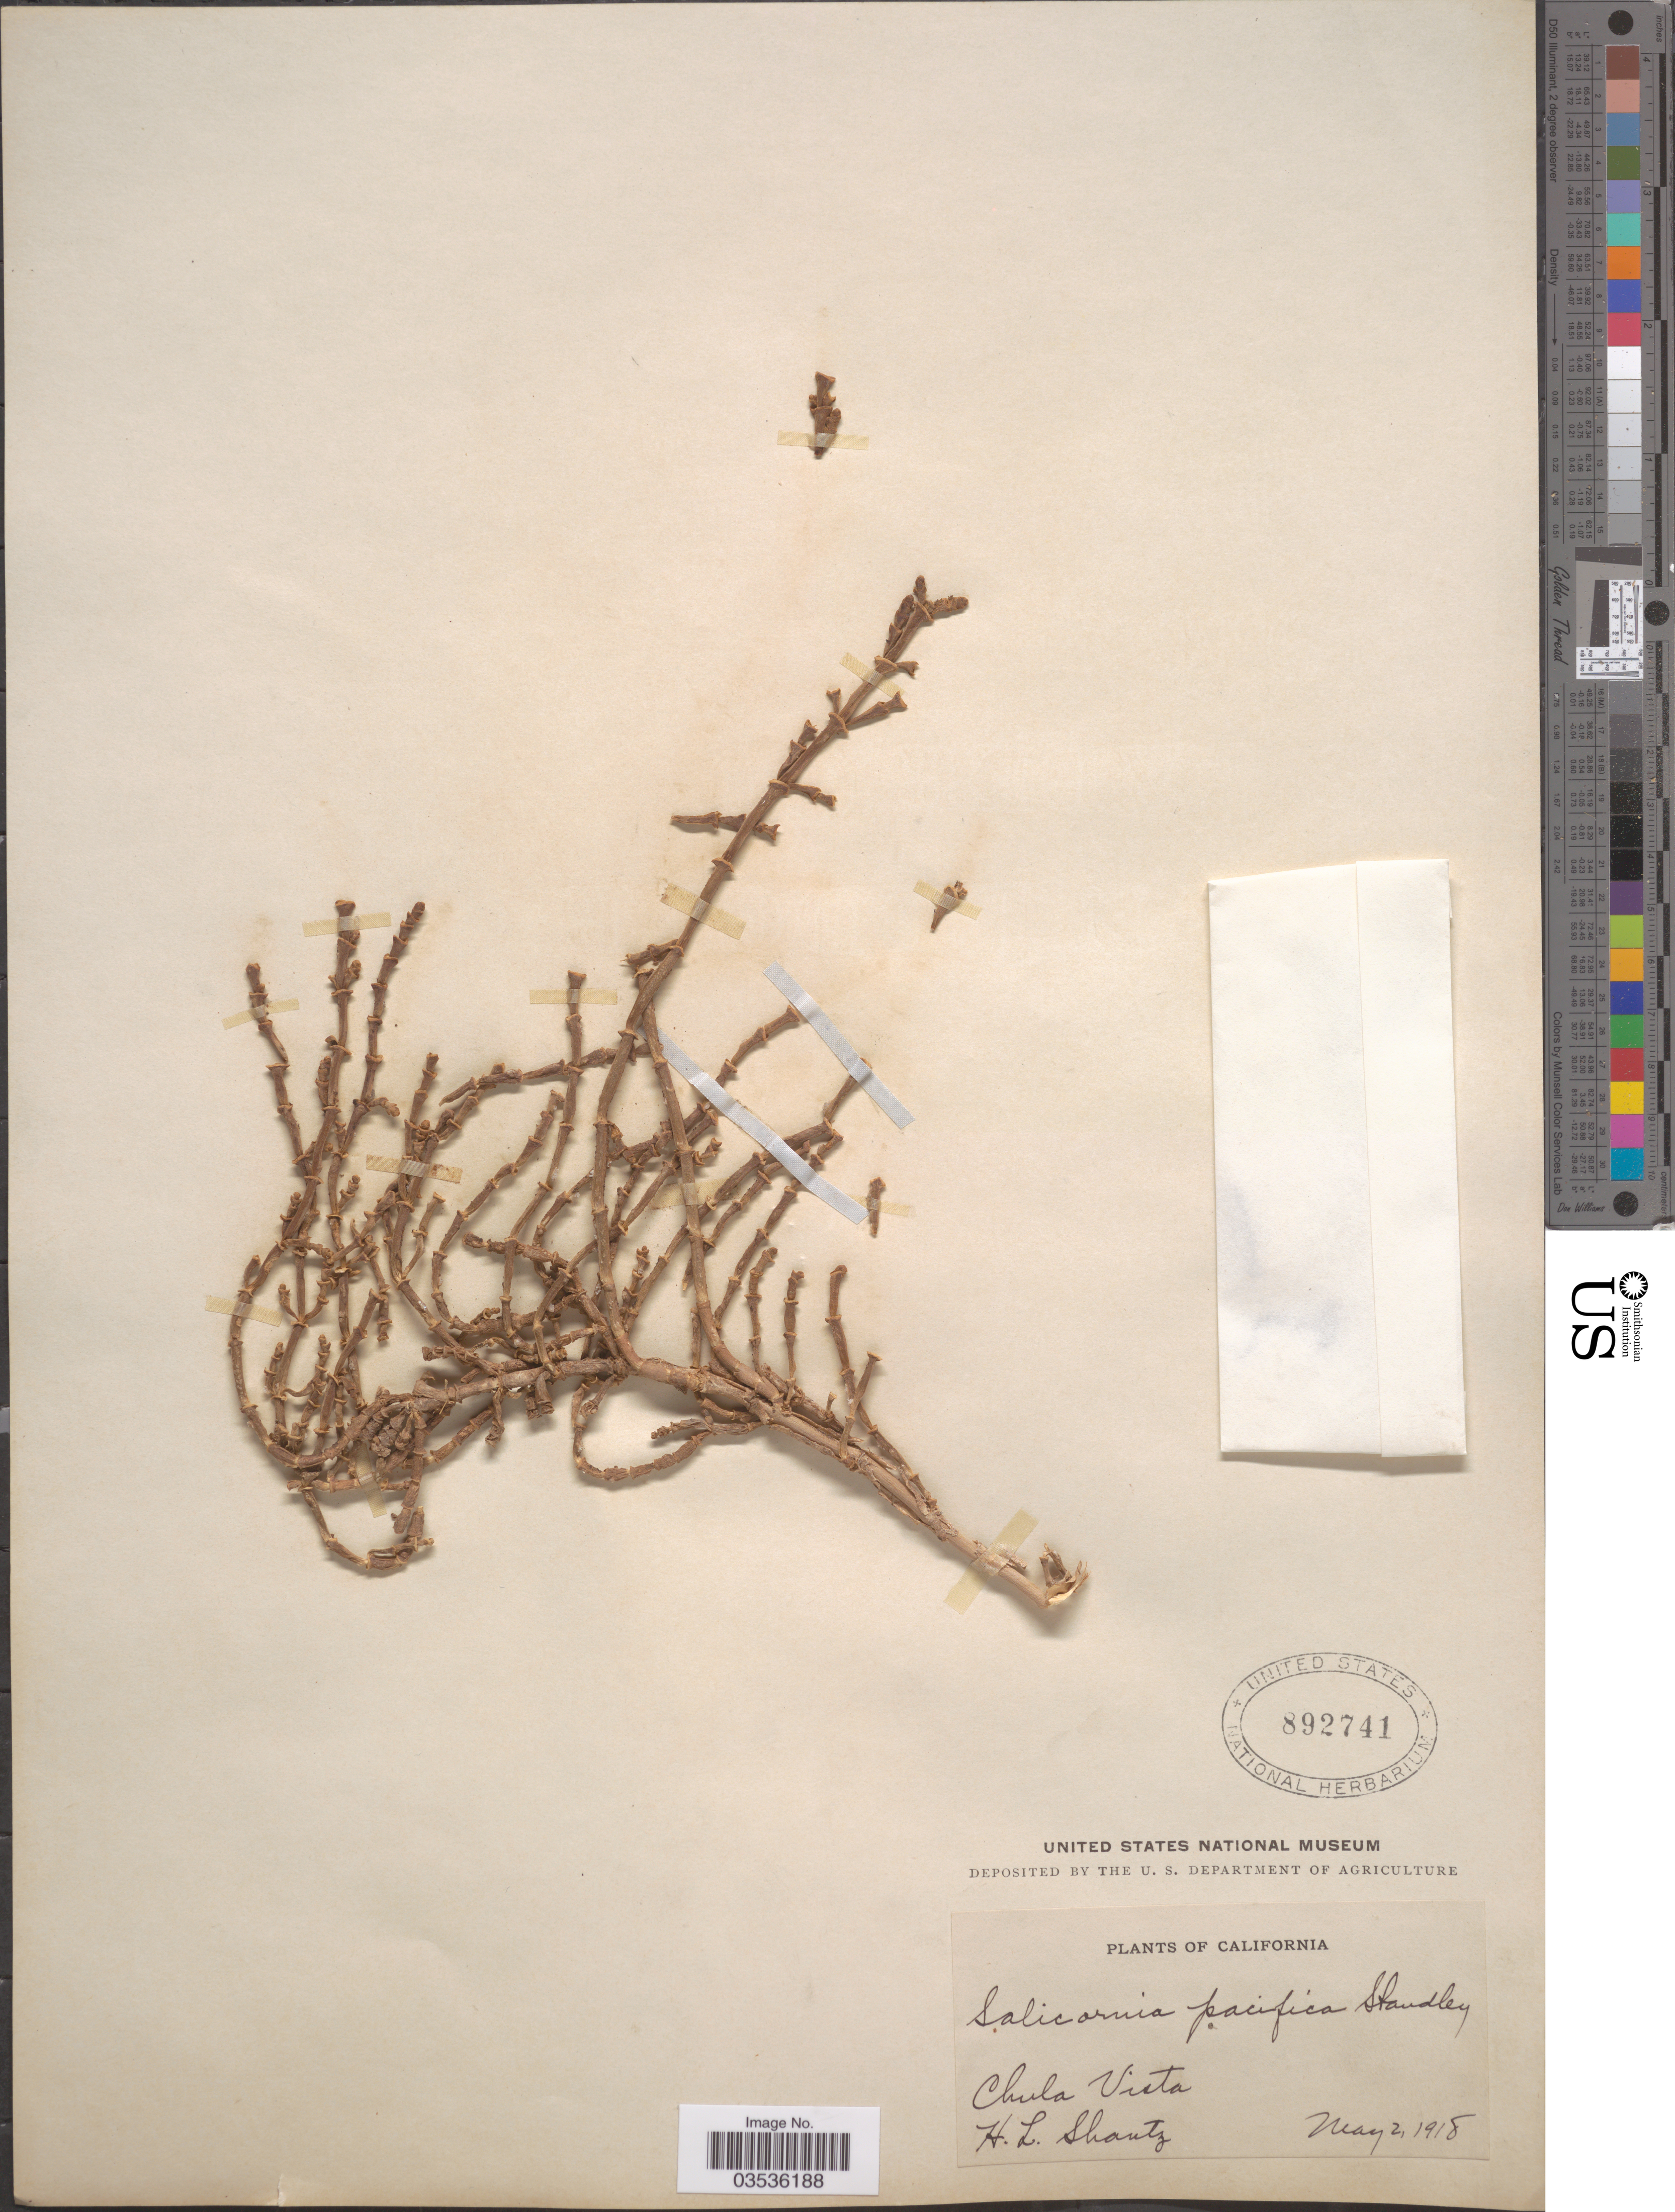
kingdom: Plantae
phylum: Tracheophyta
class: Magnoliopsida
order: Caryophyllales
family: Amaranthaceae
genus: Salicornia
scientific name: Salicornia pacifica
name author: Standl.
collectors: H. Shantz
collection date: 1918-05-02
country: United States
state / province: California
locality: Chula Vista.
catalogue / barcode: US 892741